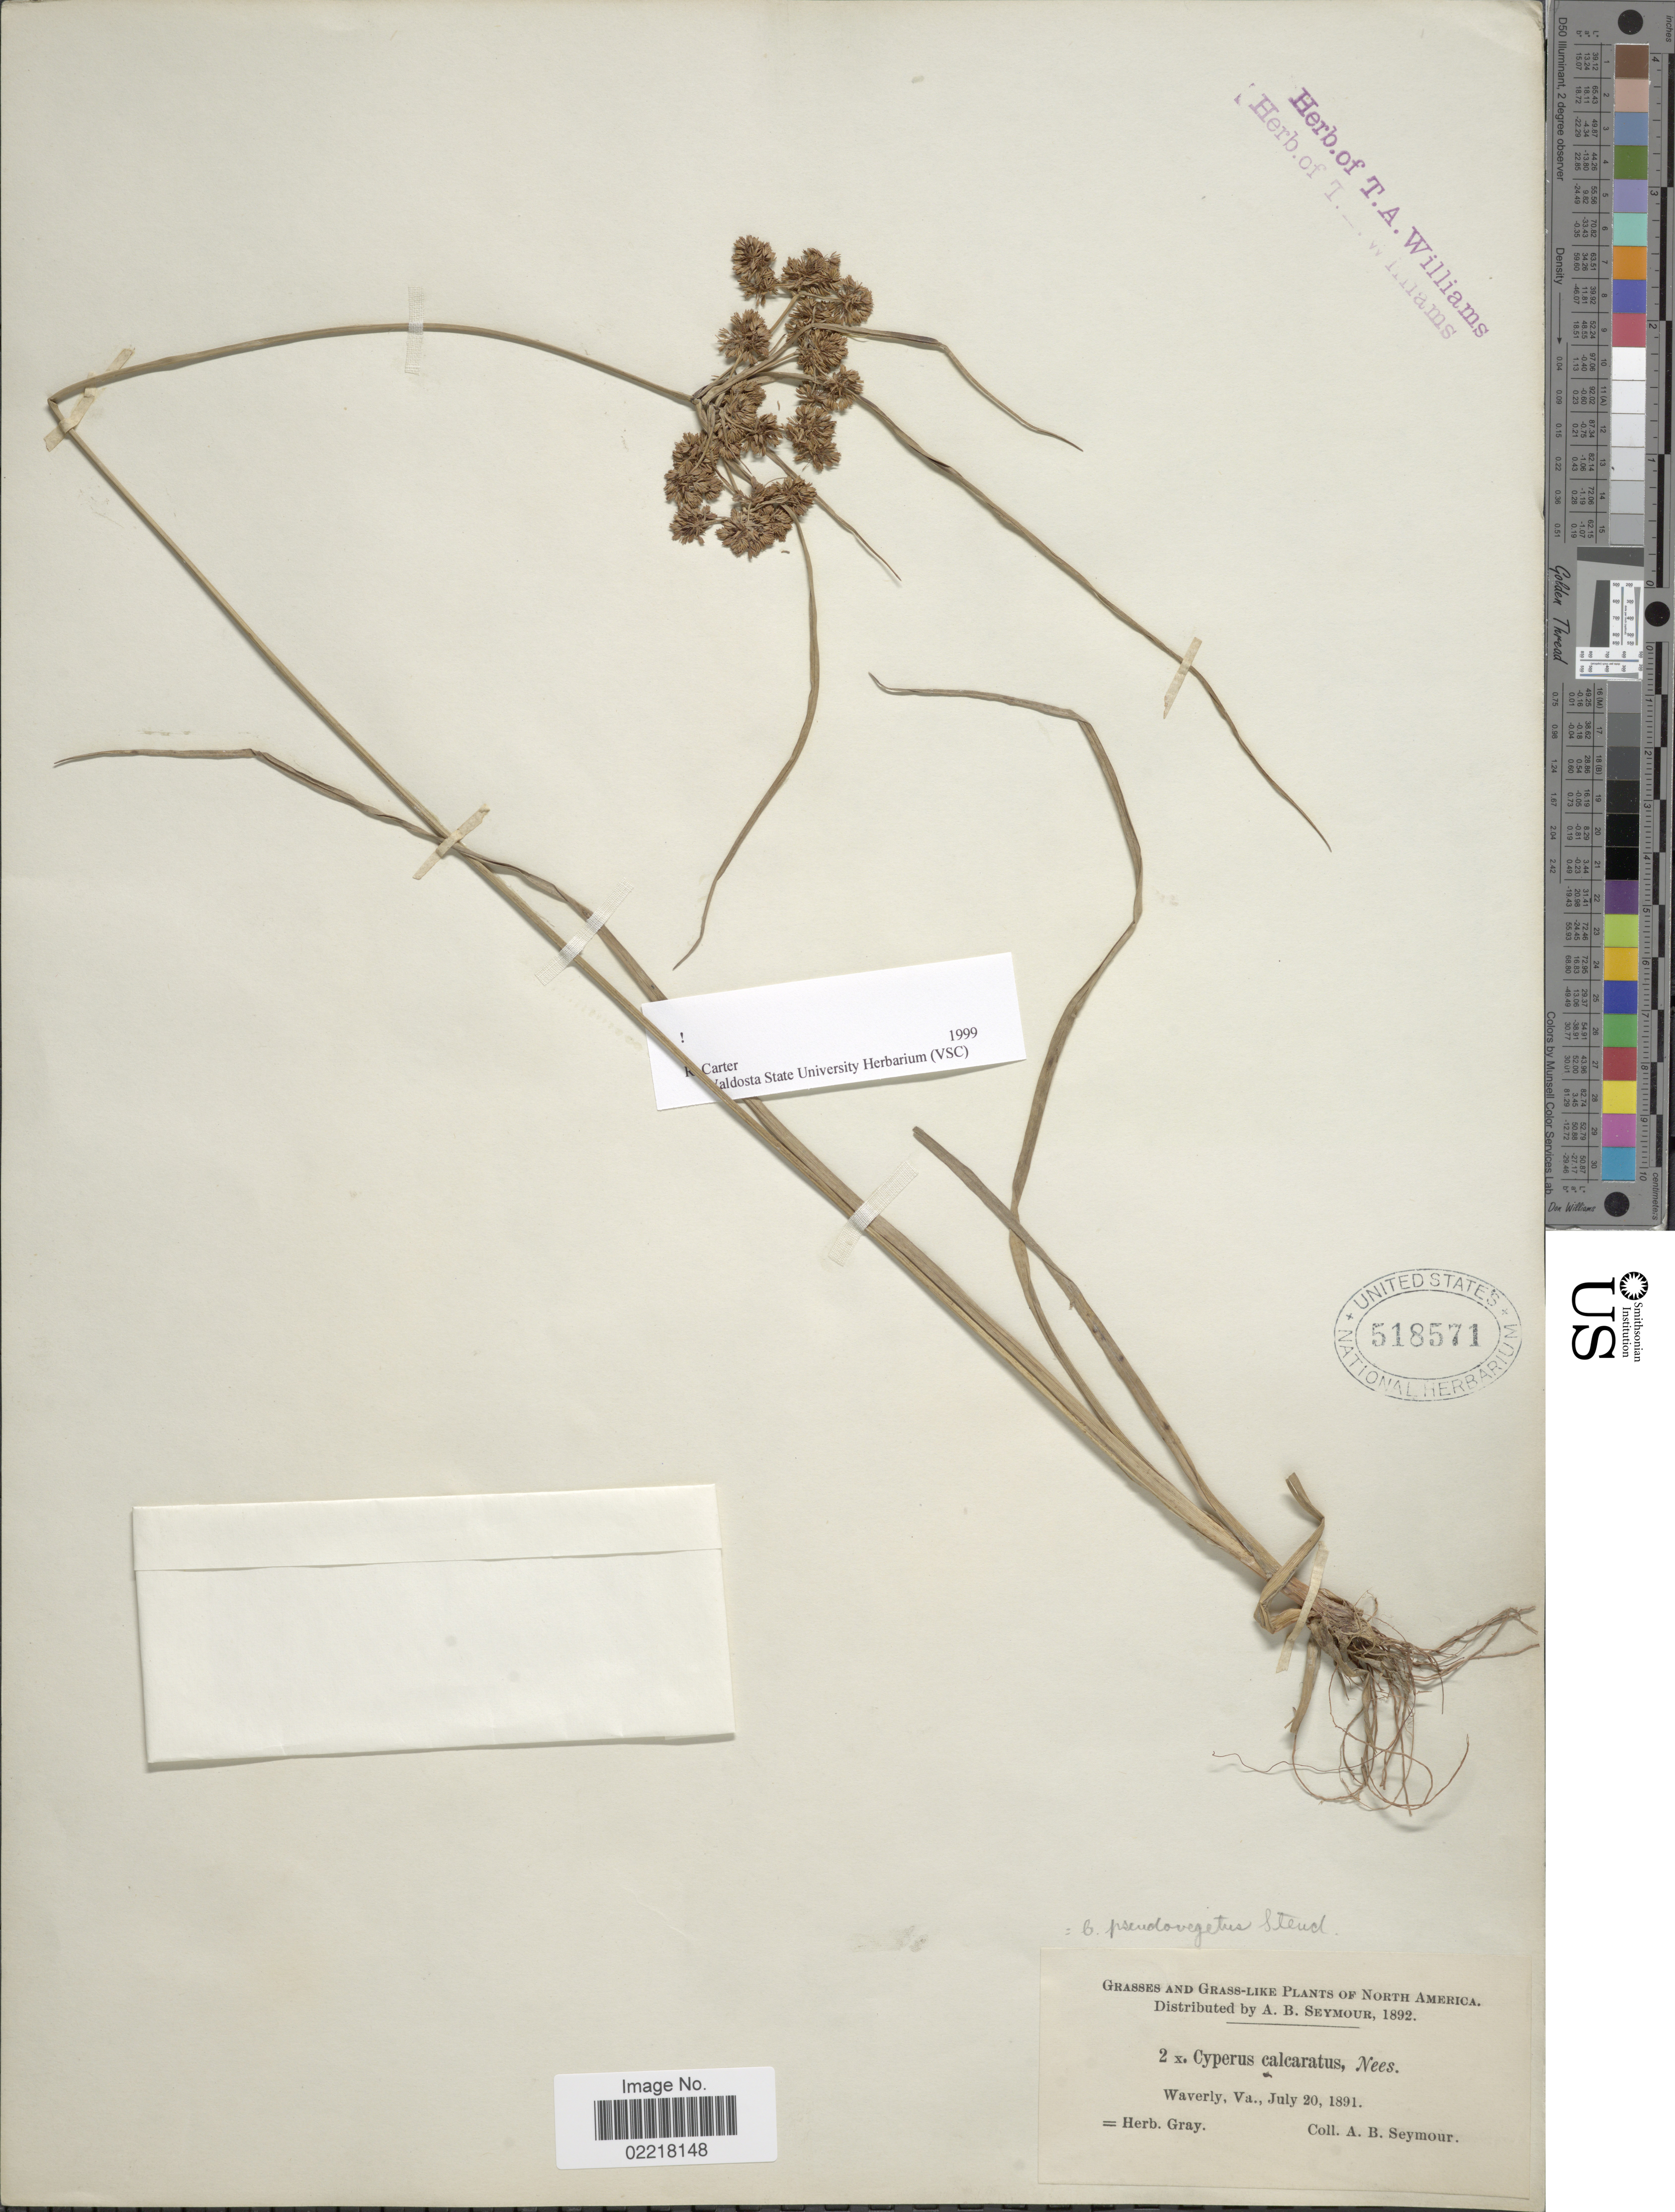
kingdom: Plantae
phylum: Tracheophyta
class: Liliopsida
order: Poales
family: Cyperaceae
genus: Cyperus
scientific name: Cyperus pseudovegetus Steud.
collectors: A. Seymour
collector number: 2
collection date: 1891-07-20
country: United States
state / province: Virginia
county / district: Sussex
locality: Waverly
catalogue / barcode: US 518571